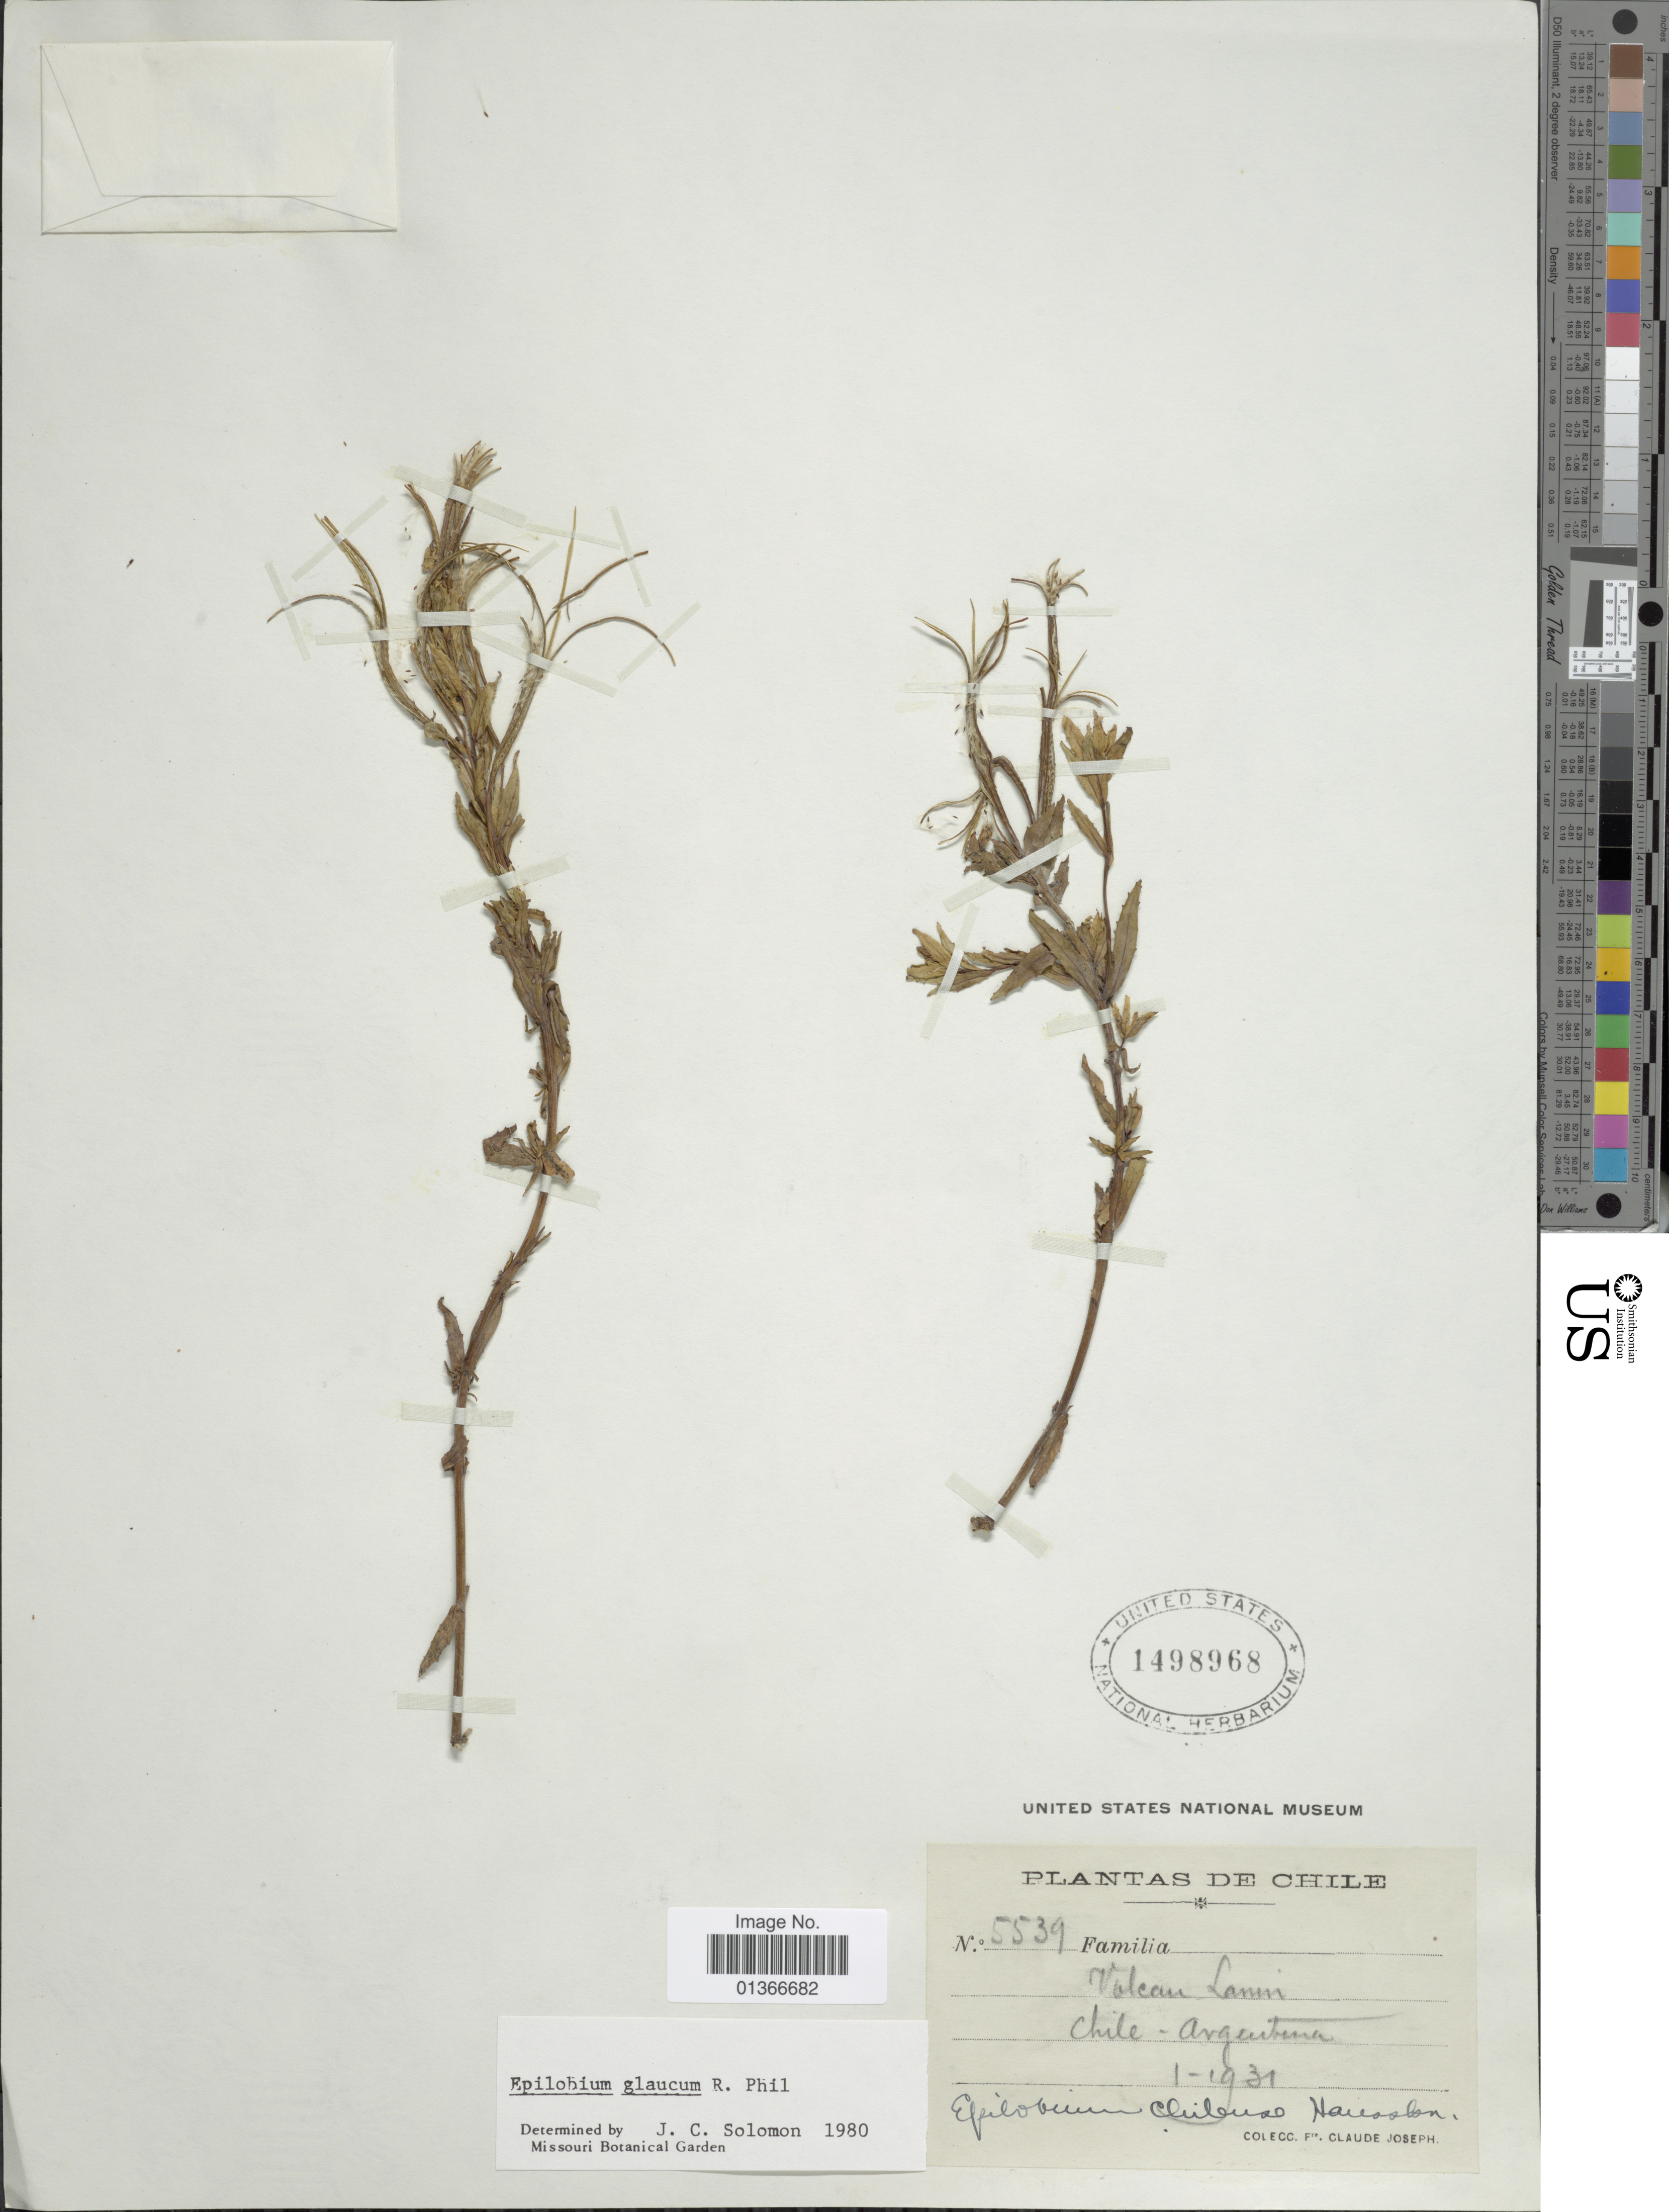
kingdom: Plantae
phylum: Tracheophyta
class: Magnoliopsida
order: Myrtales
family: Onagraceae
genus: Epilobium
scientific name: Epilobium glaucum Howell, nom. illeg.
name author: Howell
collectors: Bro. Claude-Joseph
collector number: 5539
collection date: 1931-01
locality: Volcan Lanin, Chile-Argentina.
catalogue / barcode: US 1498968